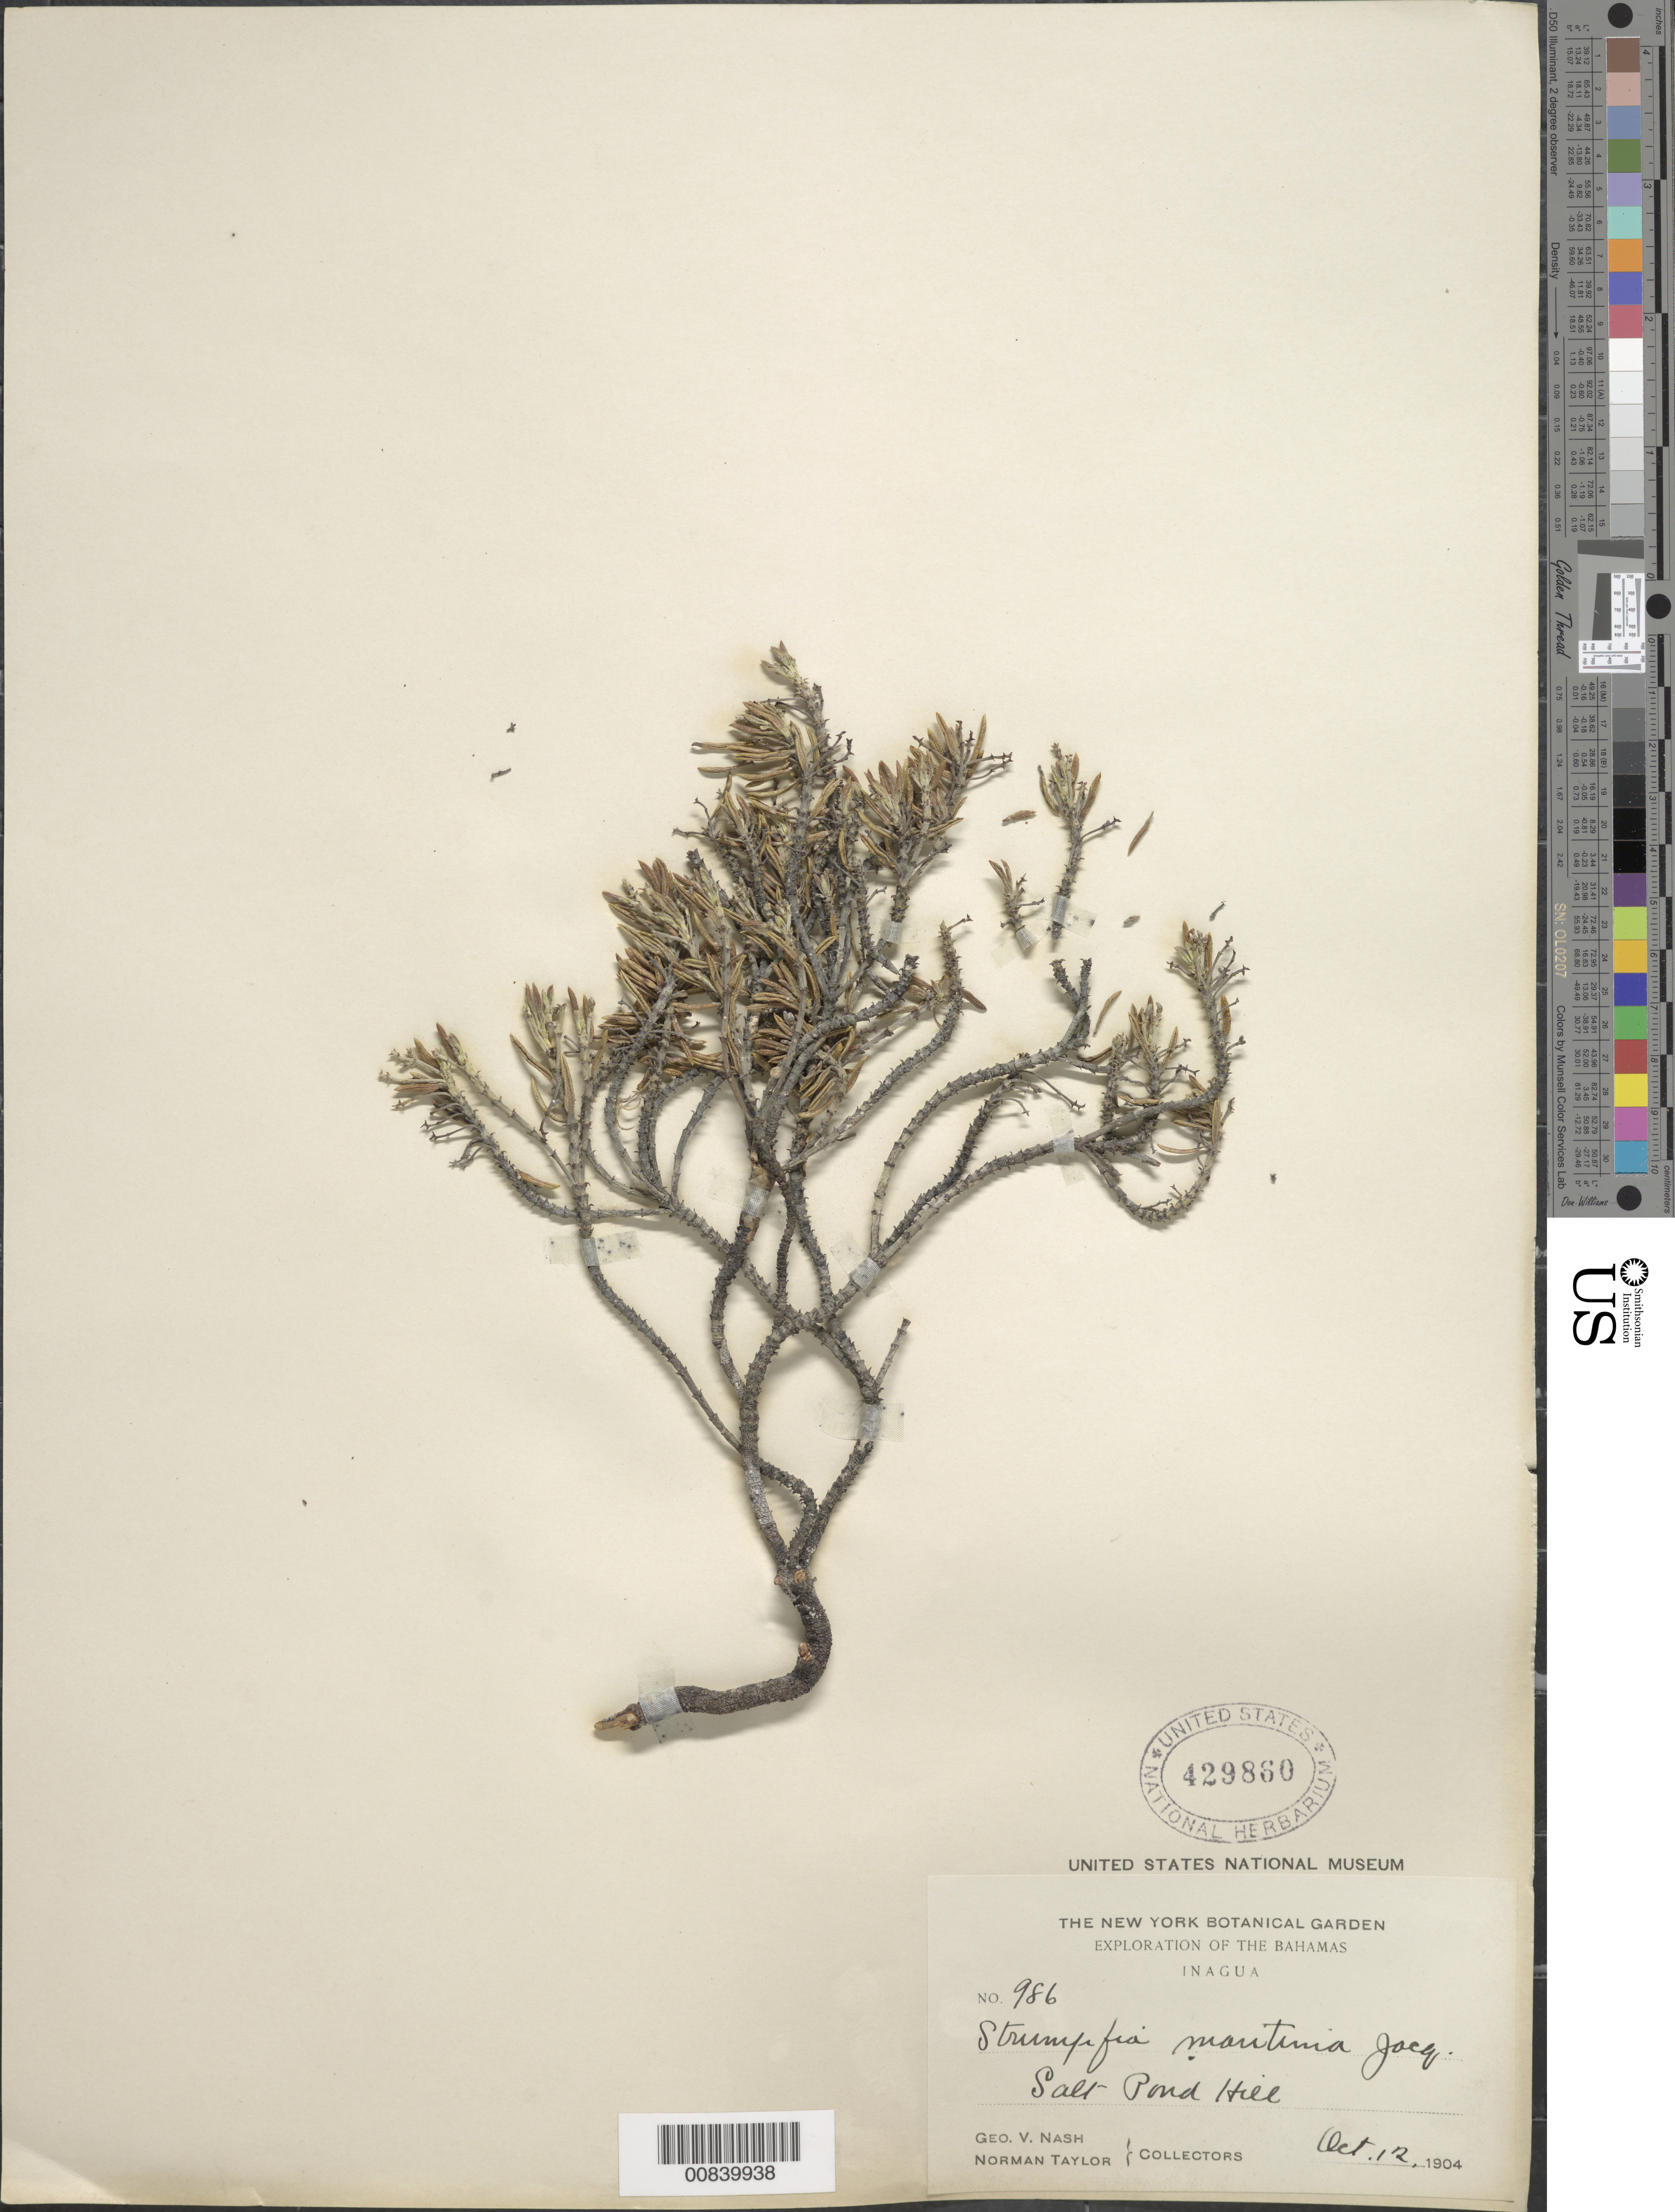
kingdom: Plantae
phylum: Tracheophyta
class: Magnoliopsida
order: Gentianales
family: Rubiaceae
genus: Strumpfia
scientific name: Strumpfia maritima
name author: Jacq.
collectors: G. V. Nash & N. Taylor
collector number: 986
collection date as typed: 12 Oct 1904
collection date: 1904-10-12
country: Bahamas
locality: Inagua. Salt Pond Hill.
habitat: Hill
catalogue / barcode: US 429860